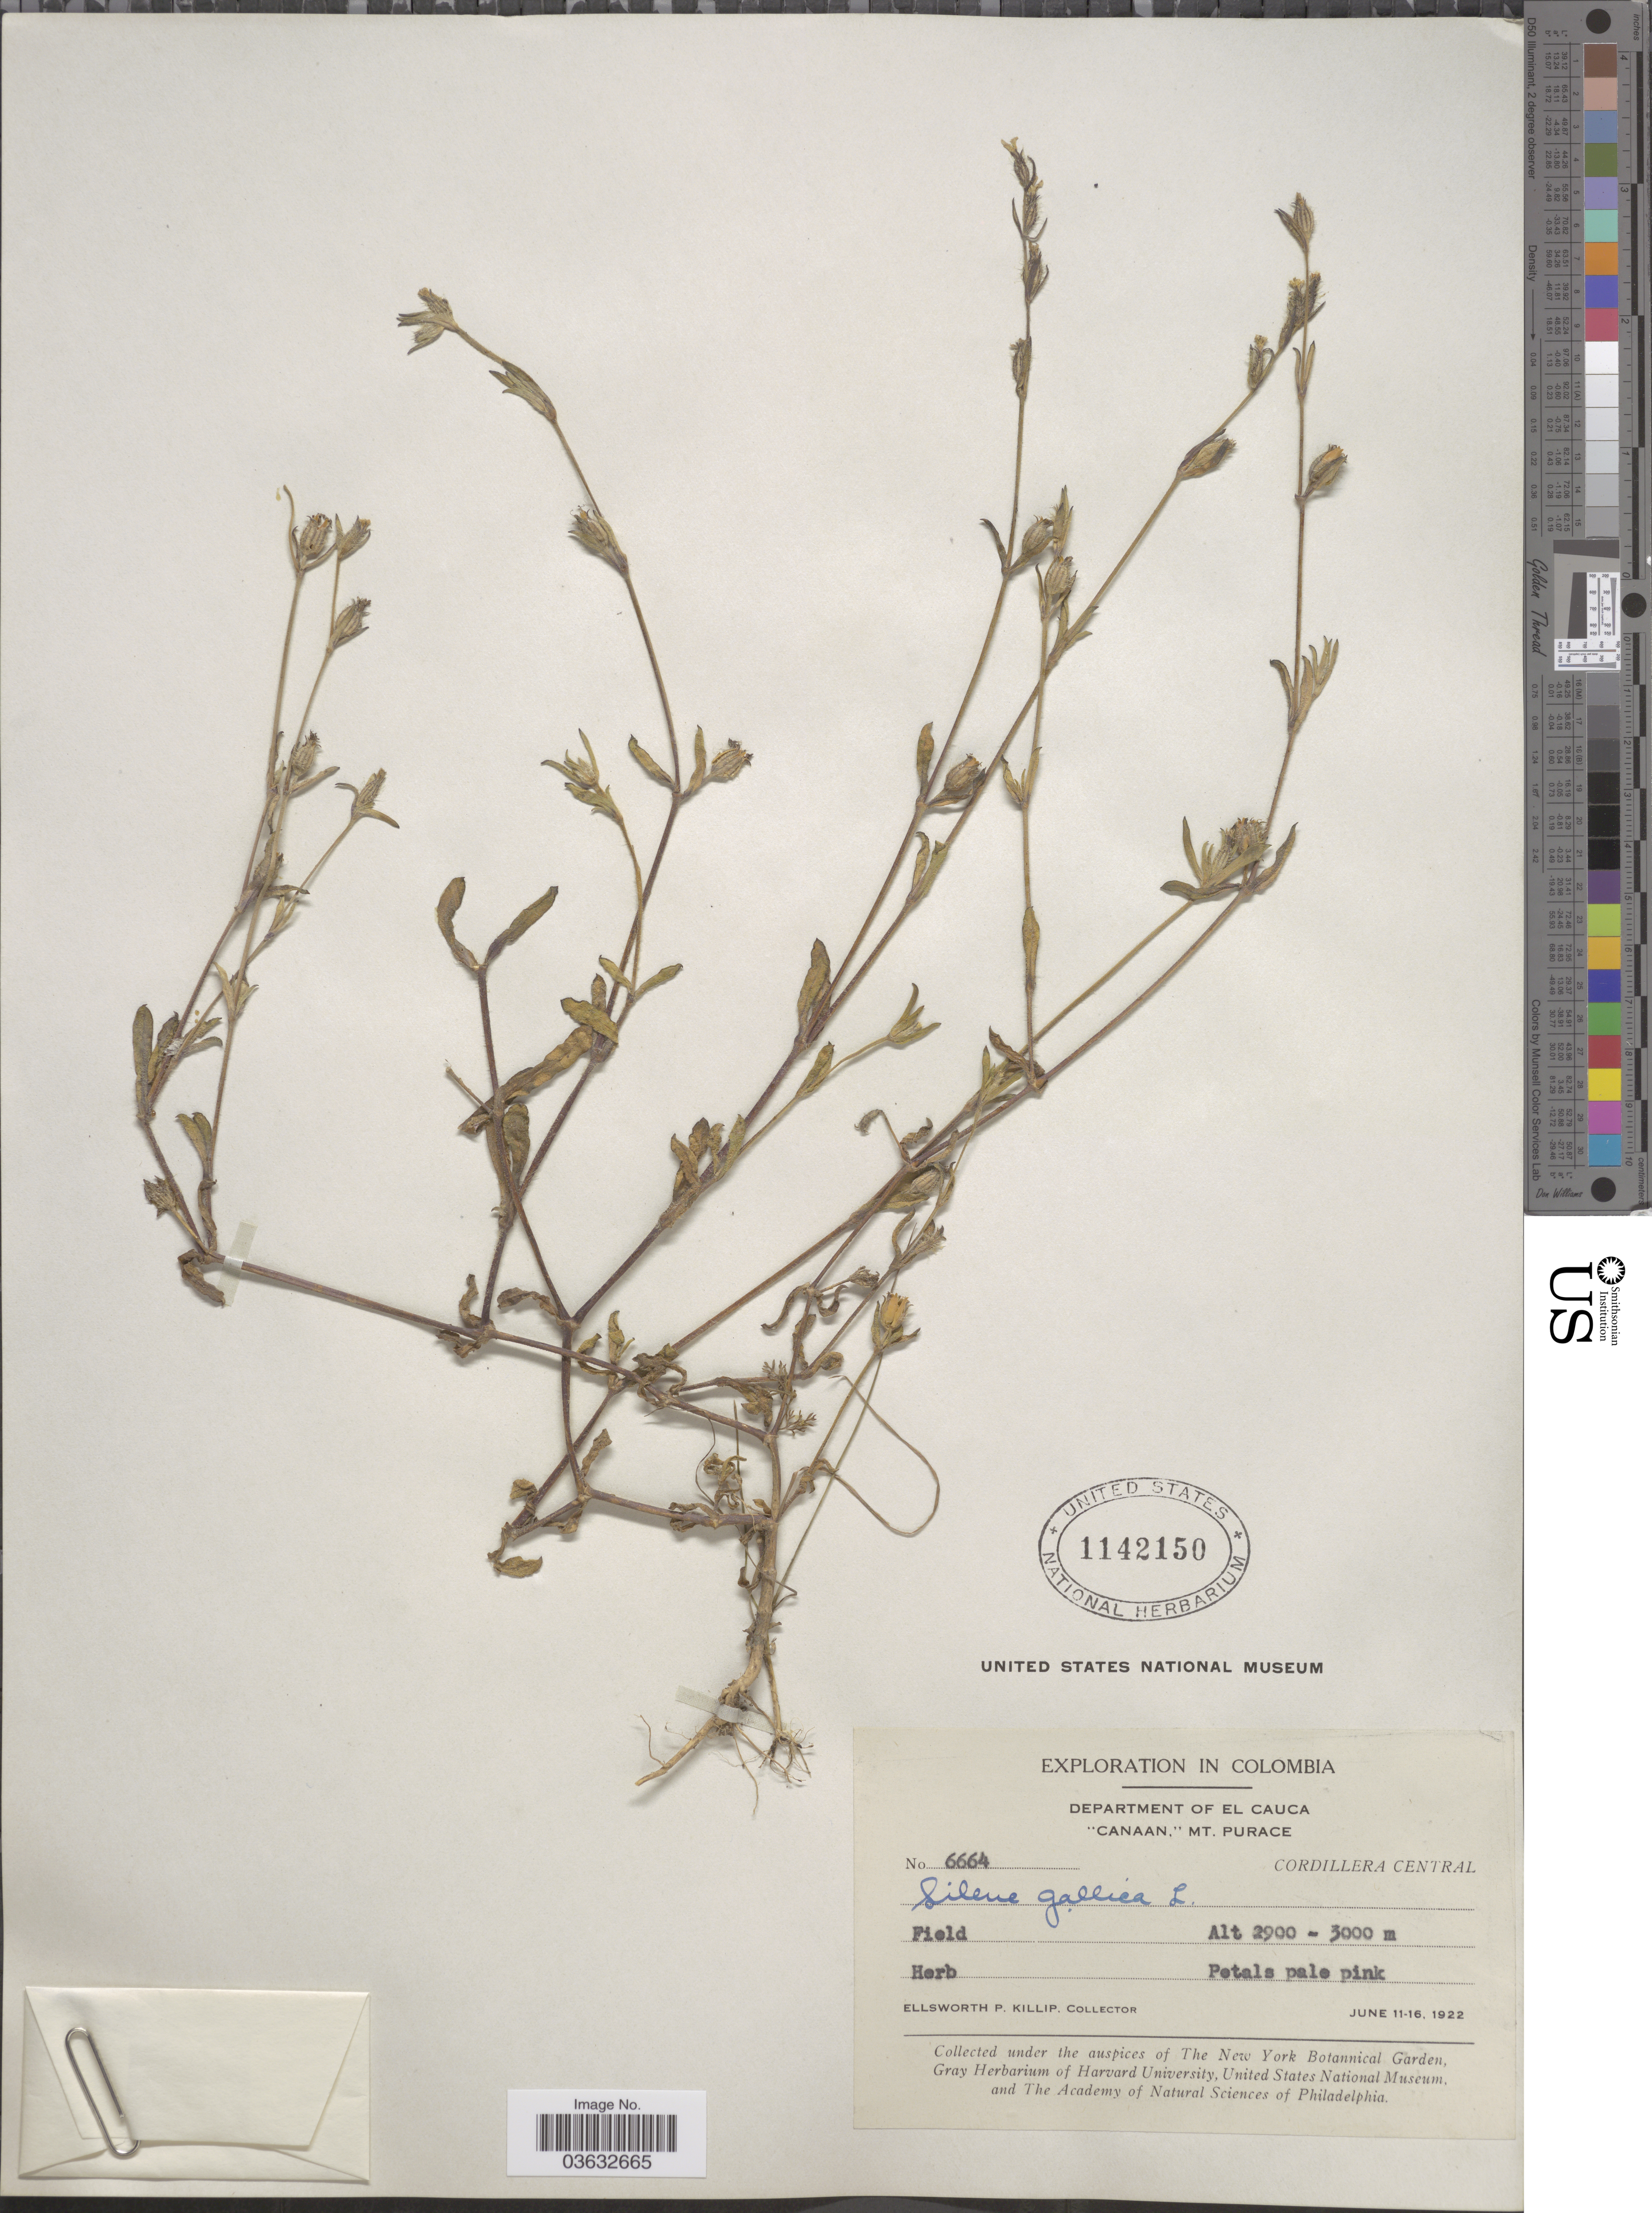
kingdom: Plantae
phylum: Tracheophyta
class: Magnoliopsida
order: Caryophyllales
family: Caryophyllaceae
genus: Silene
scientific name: Silene gallica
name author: L.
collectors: E. P. Killip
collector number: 6664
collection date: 1922-06-11/1922-06-16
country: Colombia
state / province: Cauca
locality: Department of El Cauca. "Canaan," Mt. Purace. Cordillera Central.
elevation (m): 2900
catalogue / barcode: US 1142150